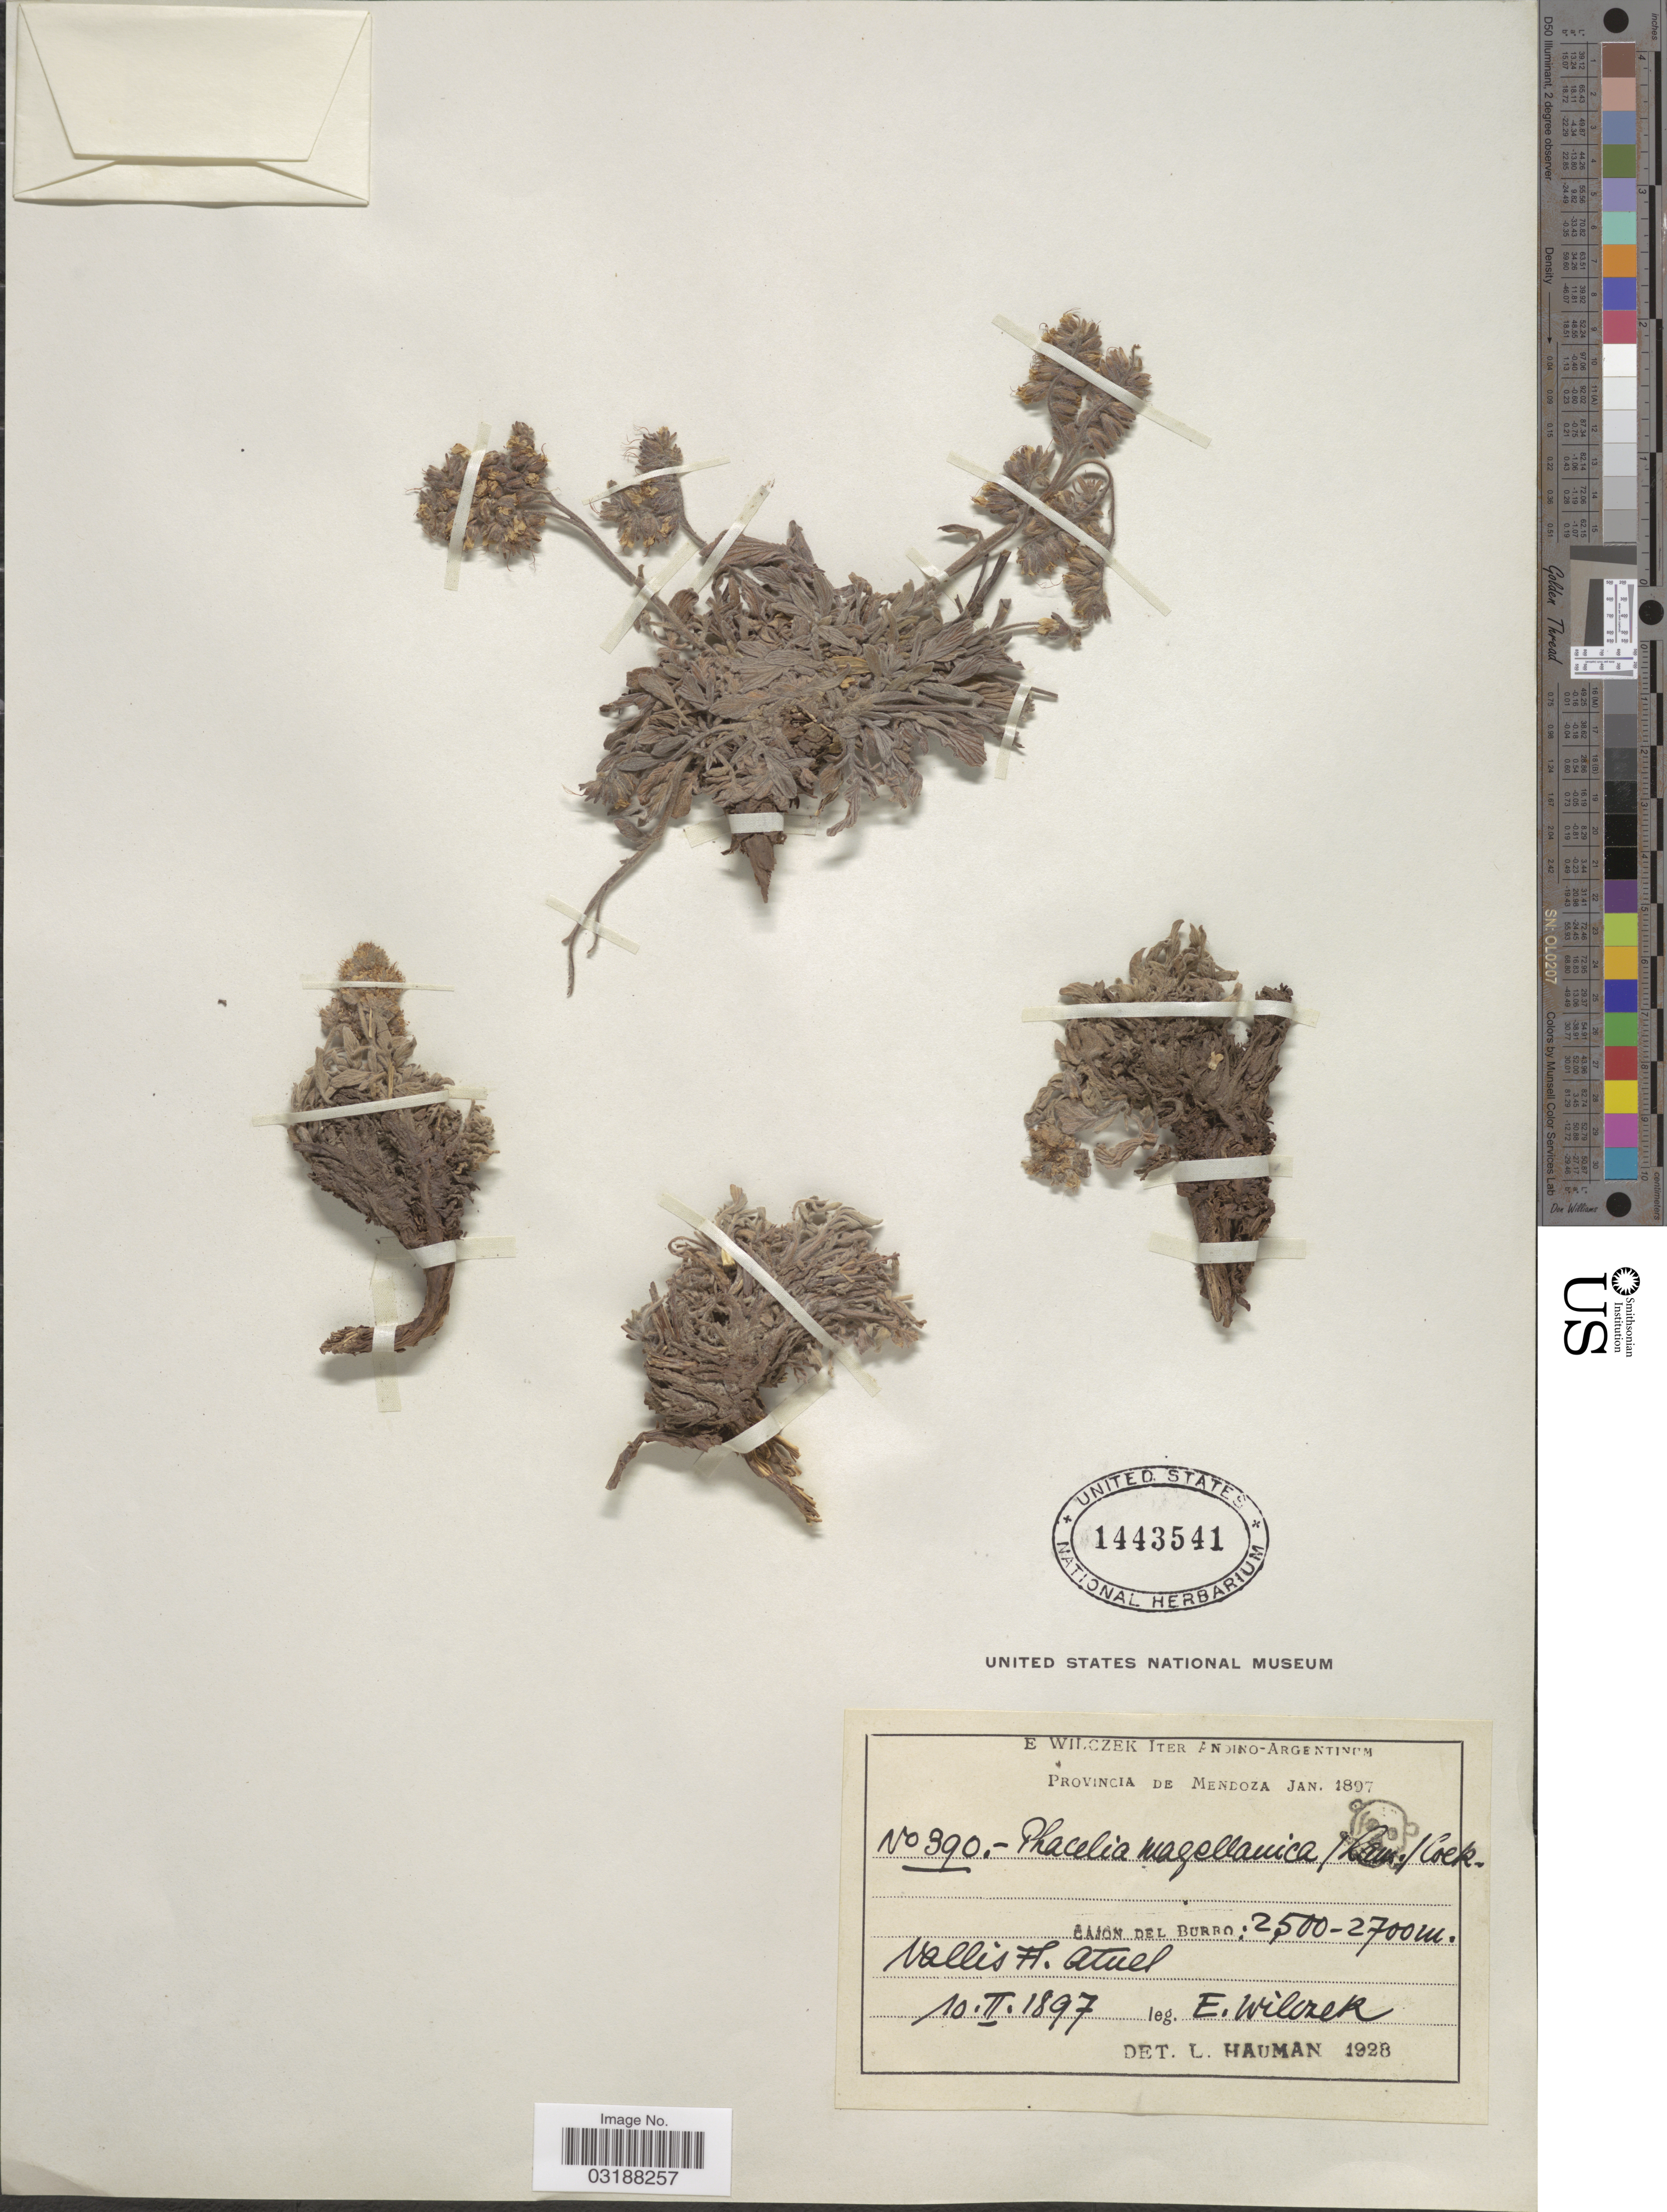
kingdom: Plantae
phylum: Tracheophyta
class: Magnoliopsida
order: Boraginales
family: Hydrophyllaceae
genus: Phacelia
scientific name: Phacelia magellanica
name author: (Lam.) Coville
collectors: E. Wilczek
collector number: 390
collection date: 1897-02-10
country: Argentina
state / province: Mendoza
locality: Cajon Del Burro, vallis Fl. Atuel.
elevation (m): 2500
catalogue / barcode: US 1443541